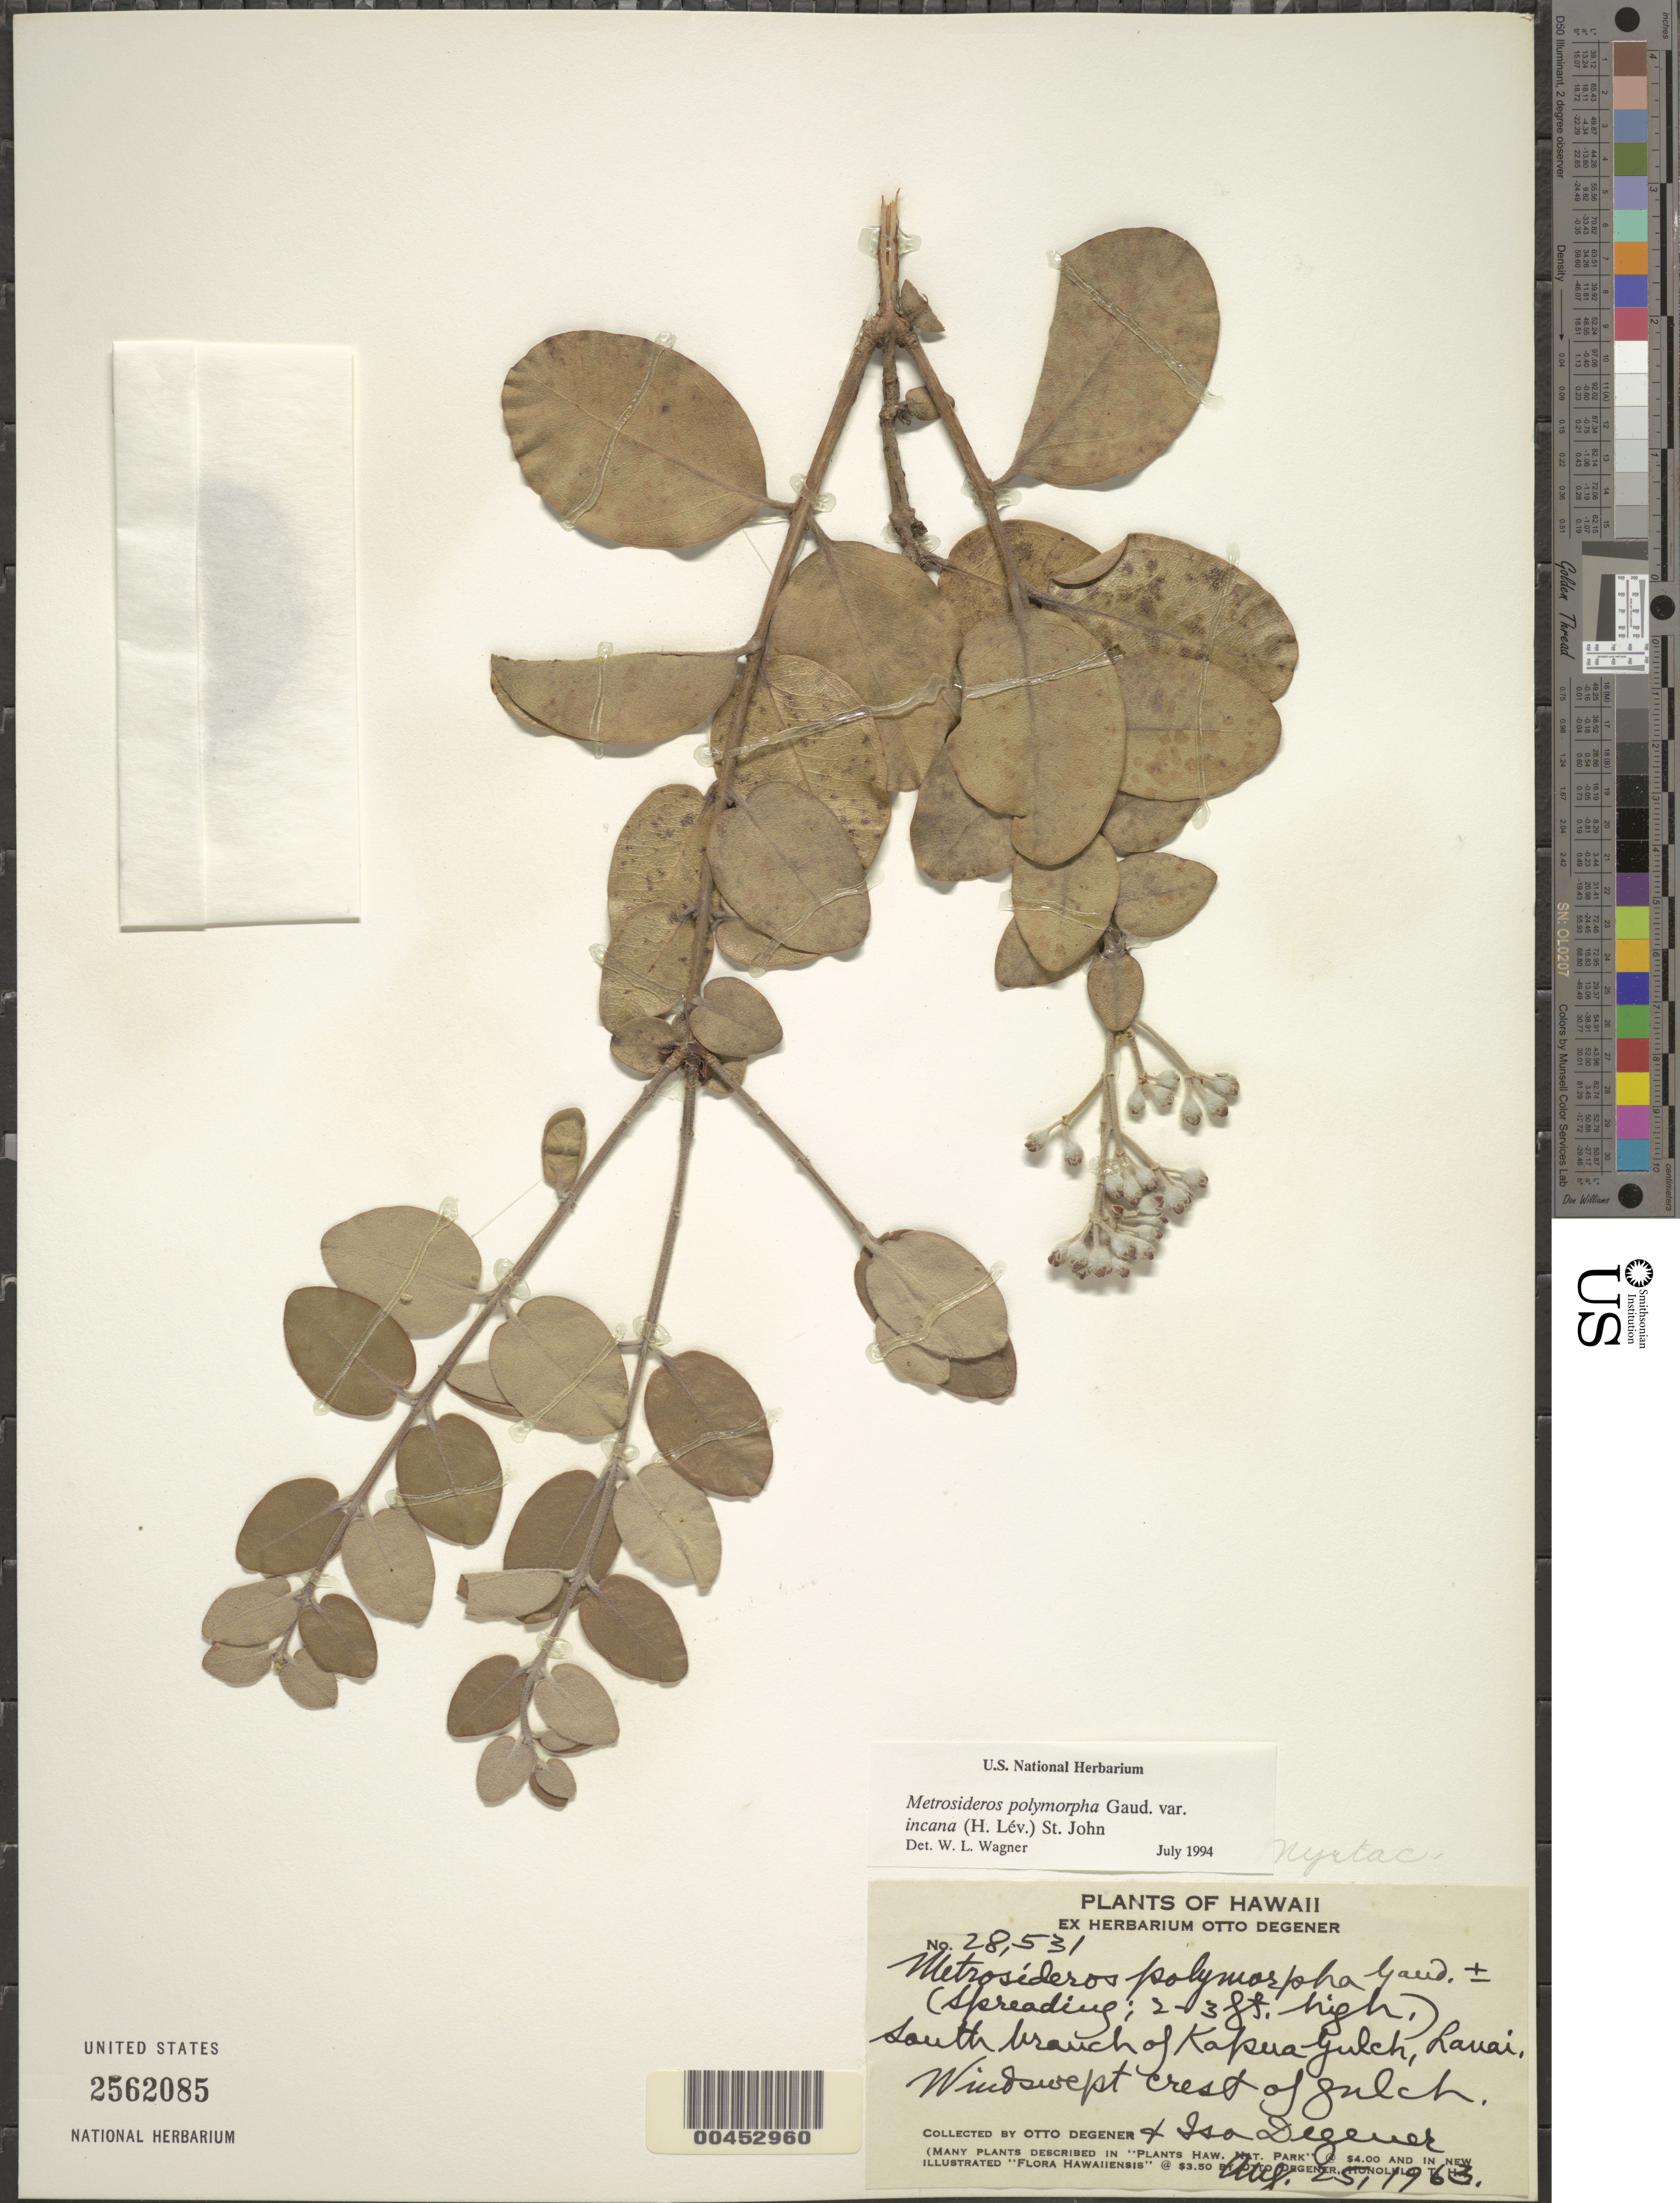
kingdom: Plantae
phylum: Tracheophyta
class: Magnoliopsida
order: Myrtales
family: Myrtaceae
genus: Metrosideros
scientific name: Metrosideros polymorpha var. incana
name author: H. St. John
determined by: Wagner, W. L., (BOT), Smithsonian Institution - National Museum of Natural History (UNITED STATES)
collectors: O. Degener & I. Degener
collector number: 28531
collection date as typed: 25 Aug 1963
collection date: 1963-08-25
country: United States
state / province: Hawaii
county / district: Maui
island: Lana'i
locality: S branch of Kapua Gulch, crest of gulch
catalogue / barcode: US 2562085